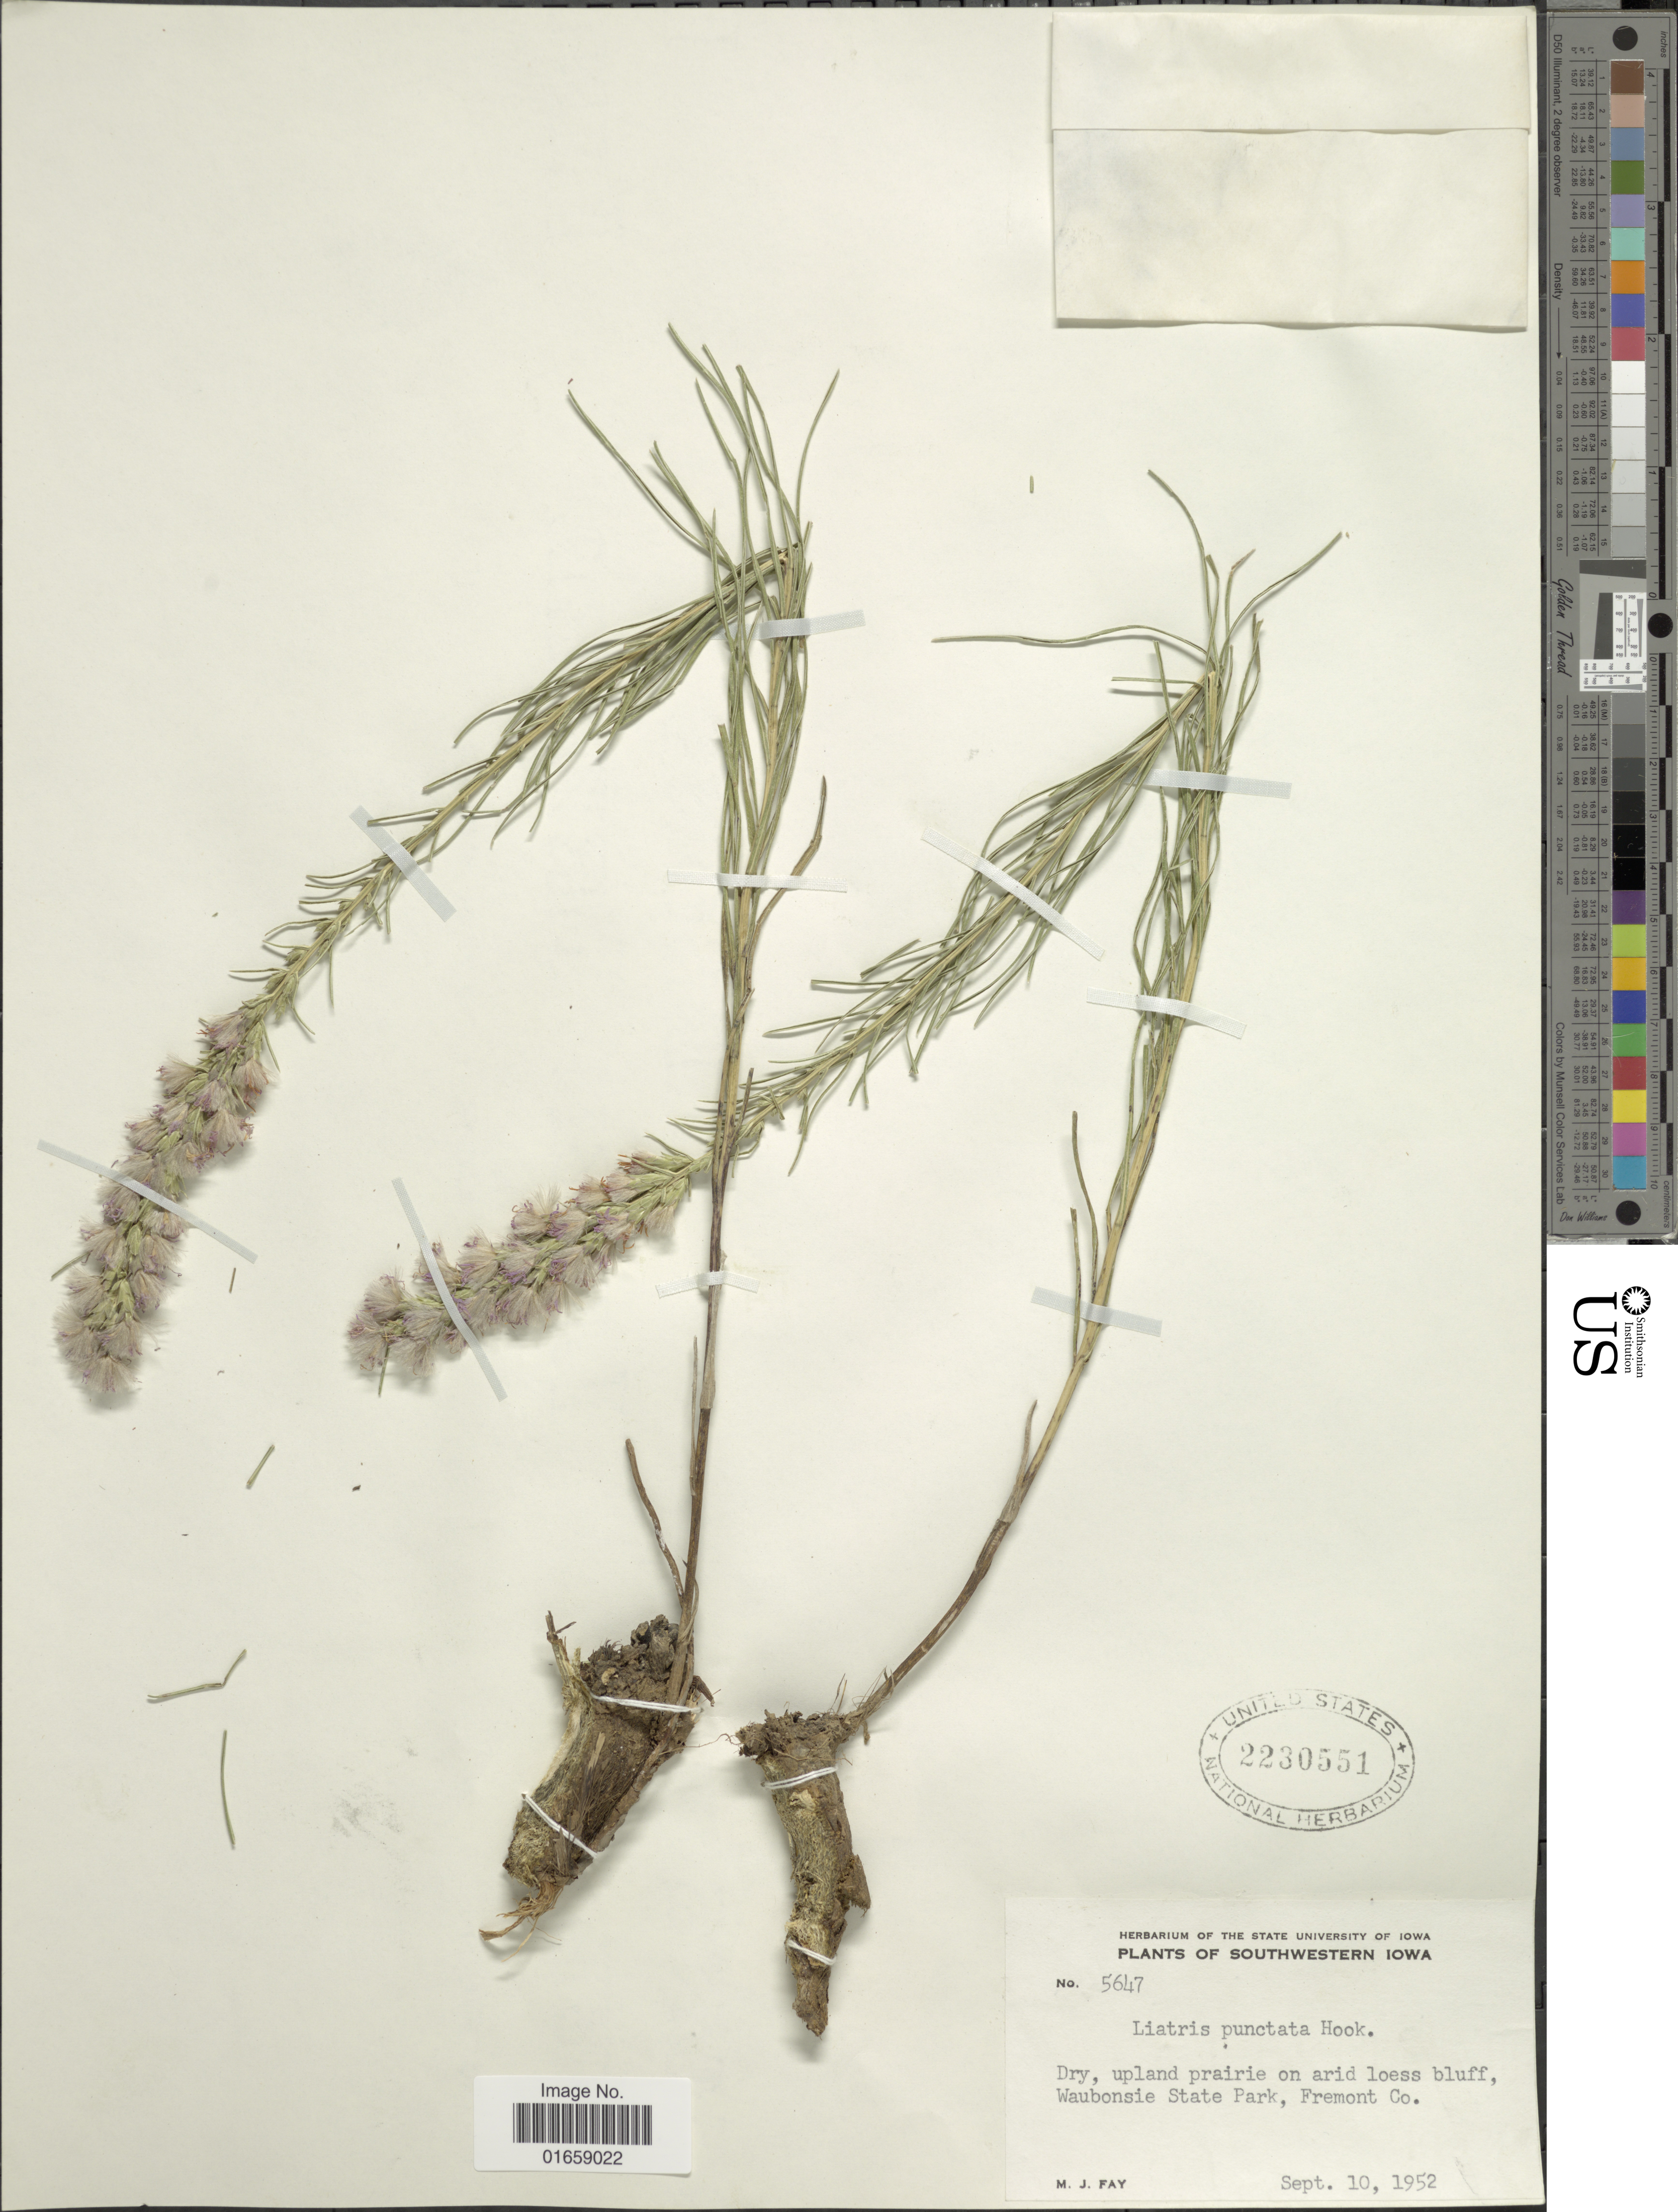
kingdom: Plantae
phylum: Tracheophyta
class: Magnoliopsida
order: Asterales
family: Asteraceae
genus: Liatris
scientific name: Liatris punctata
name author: Hook.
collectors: M. Fay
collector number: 5647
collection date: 1952-09-10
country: United States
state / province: Iowa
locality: Southwestern Iowa, Dry, upland prairie on arid loess bluff Waubonsie State Park, Fremont Co.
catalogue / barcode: US 2230551